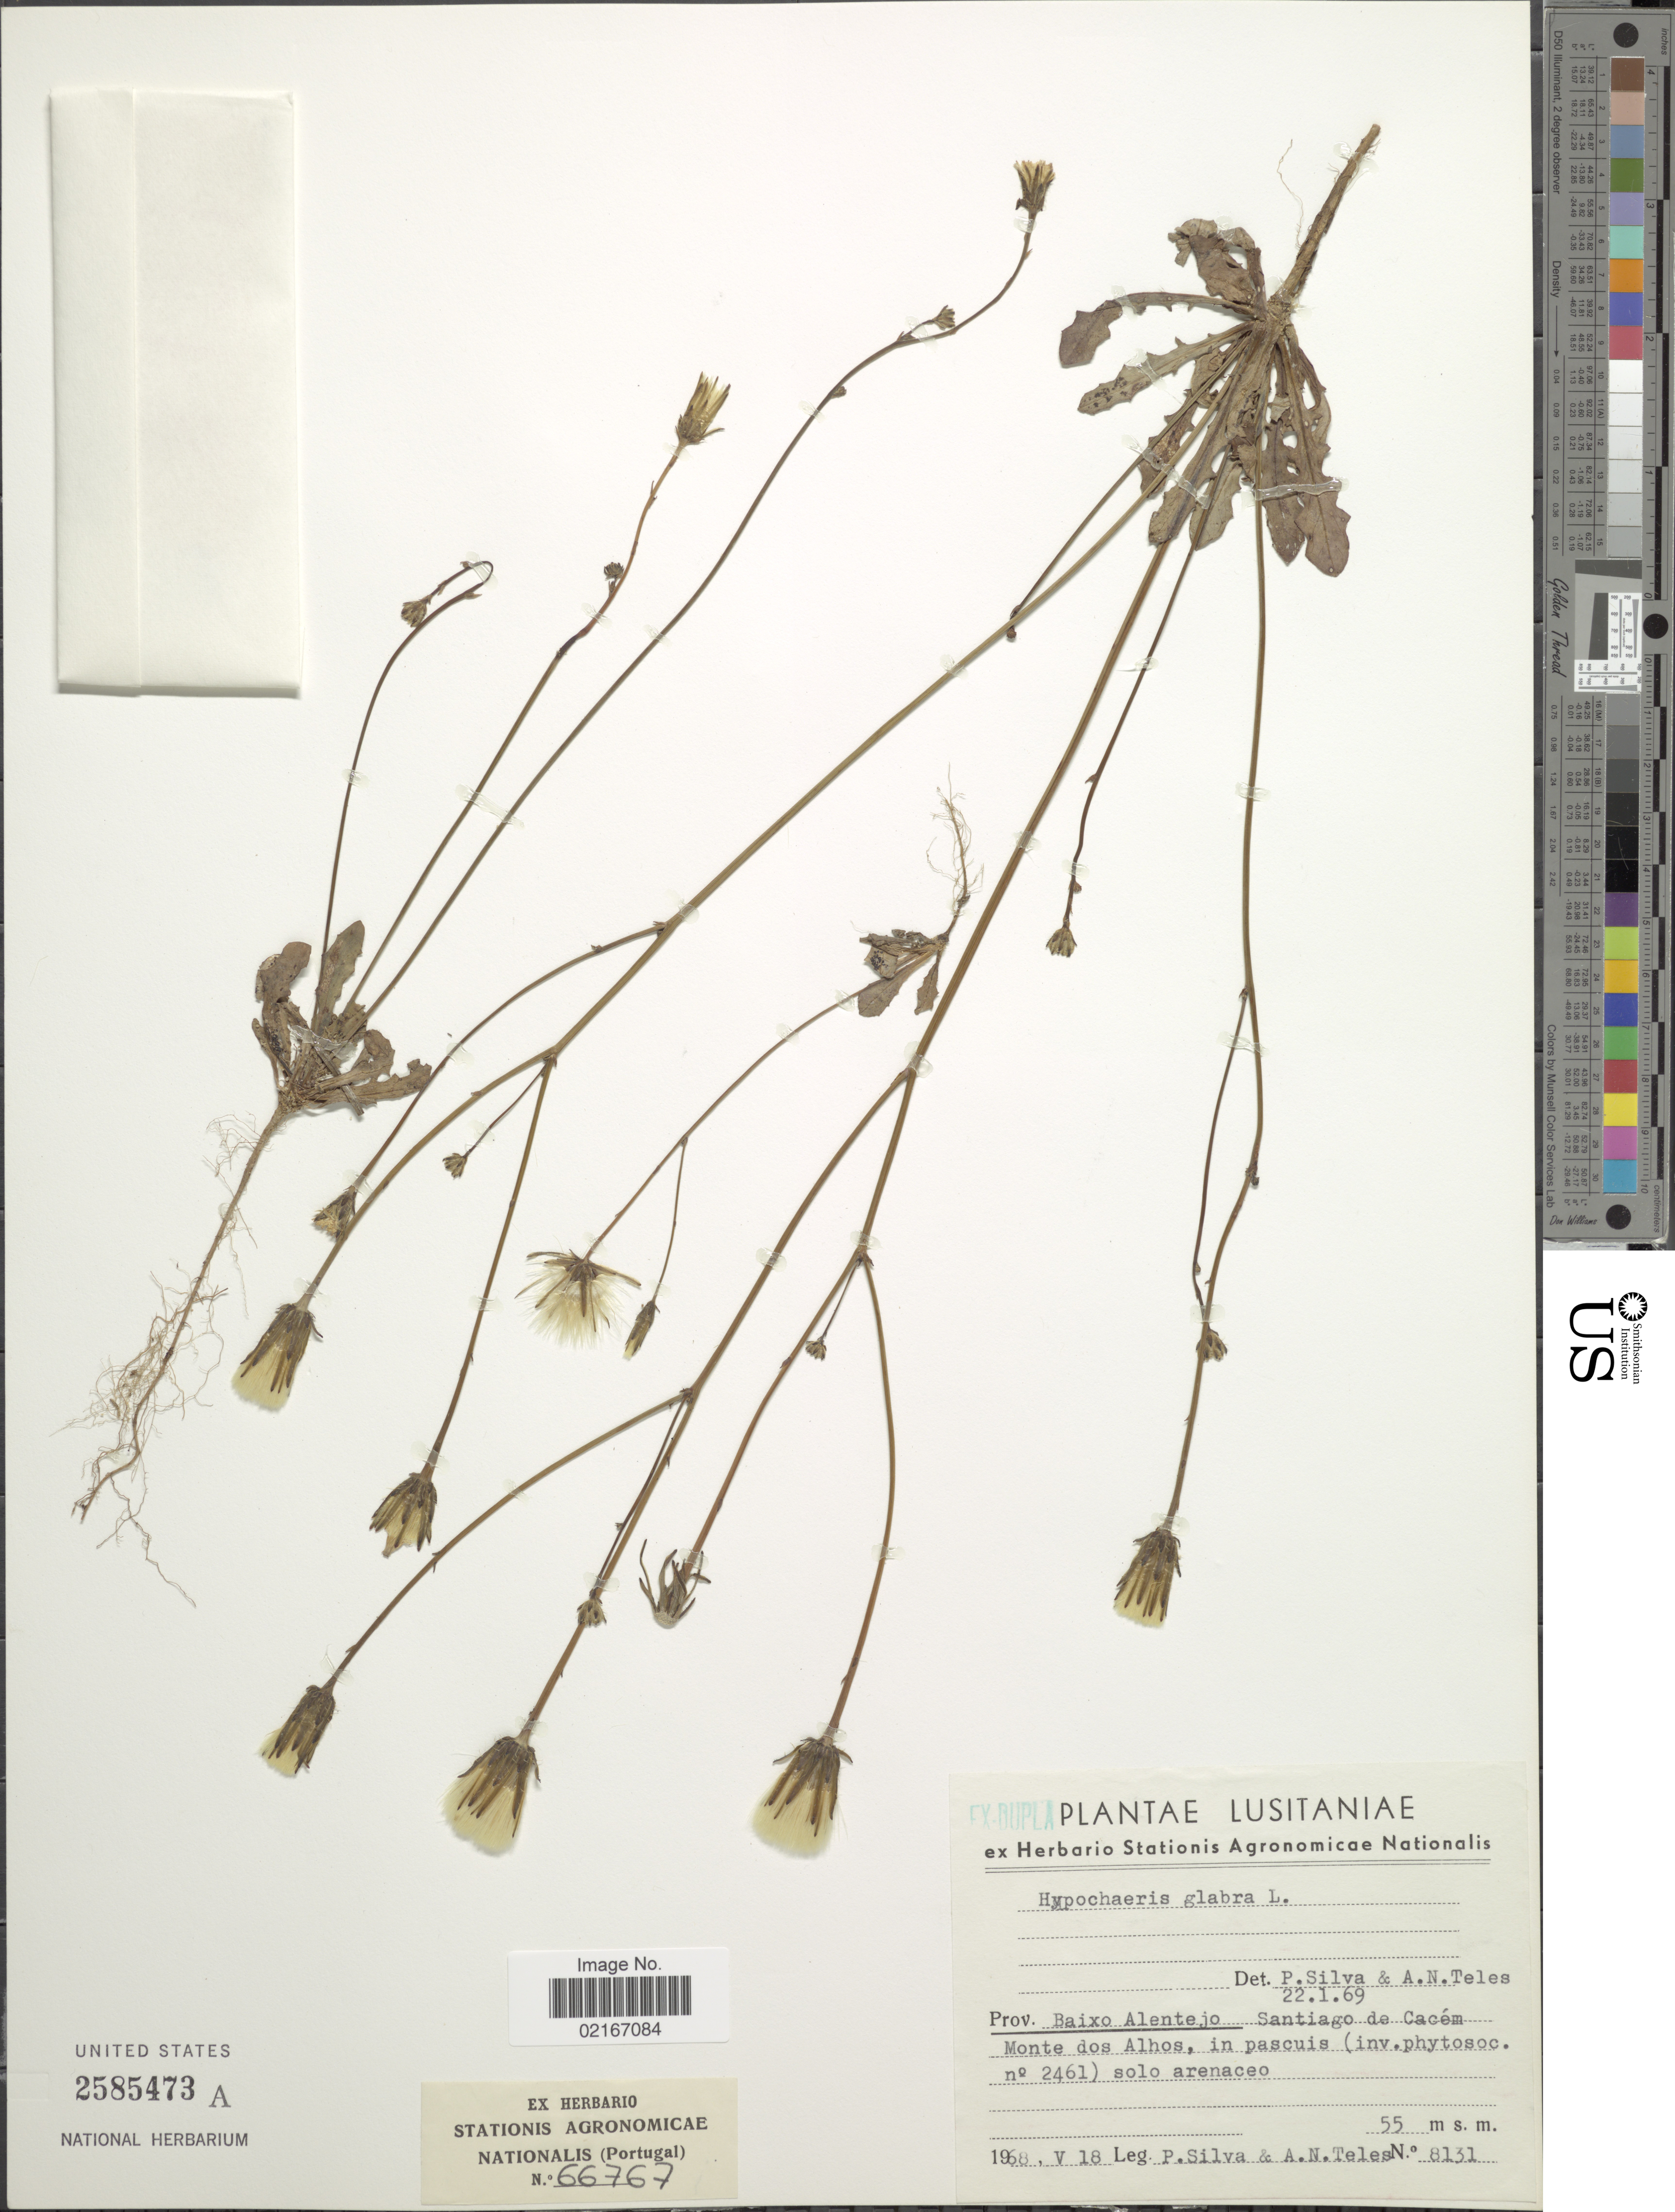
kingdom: Plantae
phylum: Tracheophyta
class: Magnoliopsida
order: Asterales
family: Asteraceae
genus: Hypochaeris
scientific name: Hypochaeris glabra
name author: L.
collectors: P. Silva & A. Teles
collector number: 8131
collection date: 1968-05-18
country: Portugal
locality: Lusitaniae, Baixo Alentejo Santiago de Cacem Monte dos Alhos, in pascuis (inv. phytosoc n° 2461) solo arenaceo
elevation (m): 55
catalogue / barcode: US 2585473A